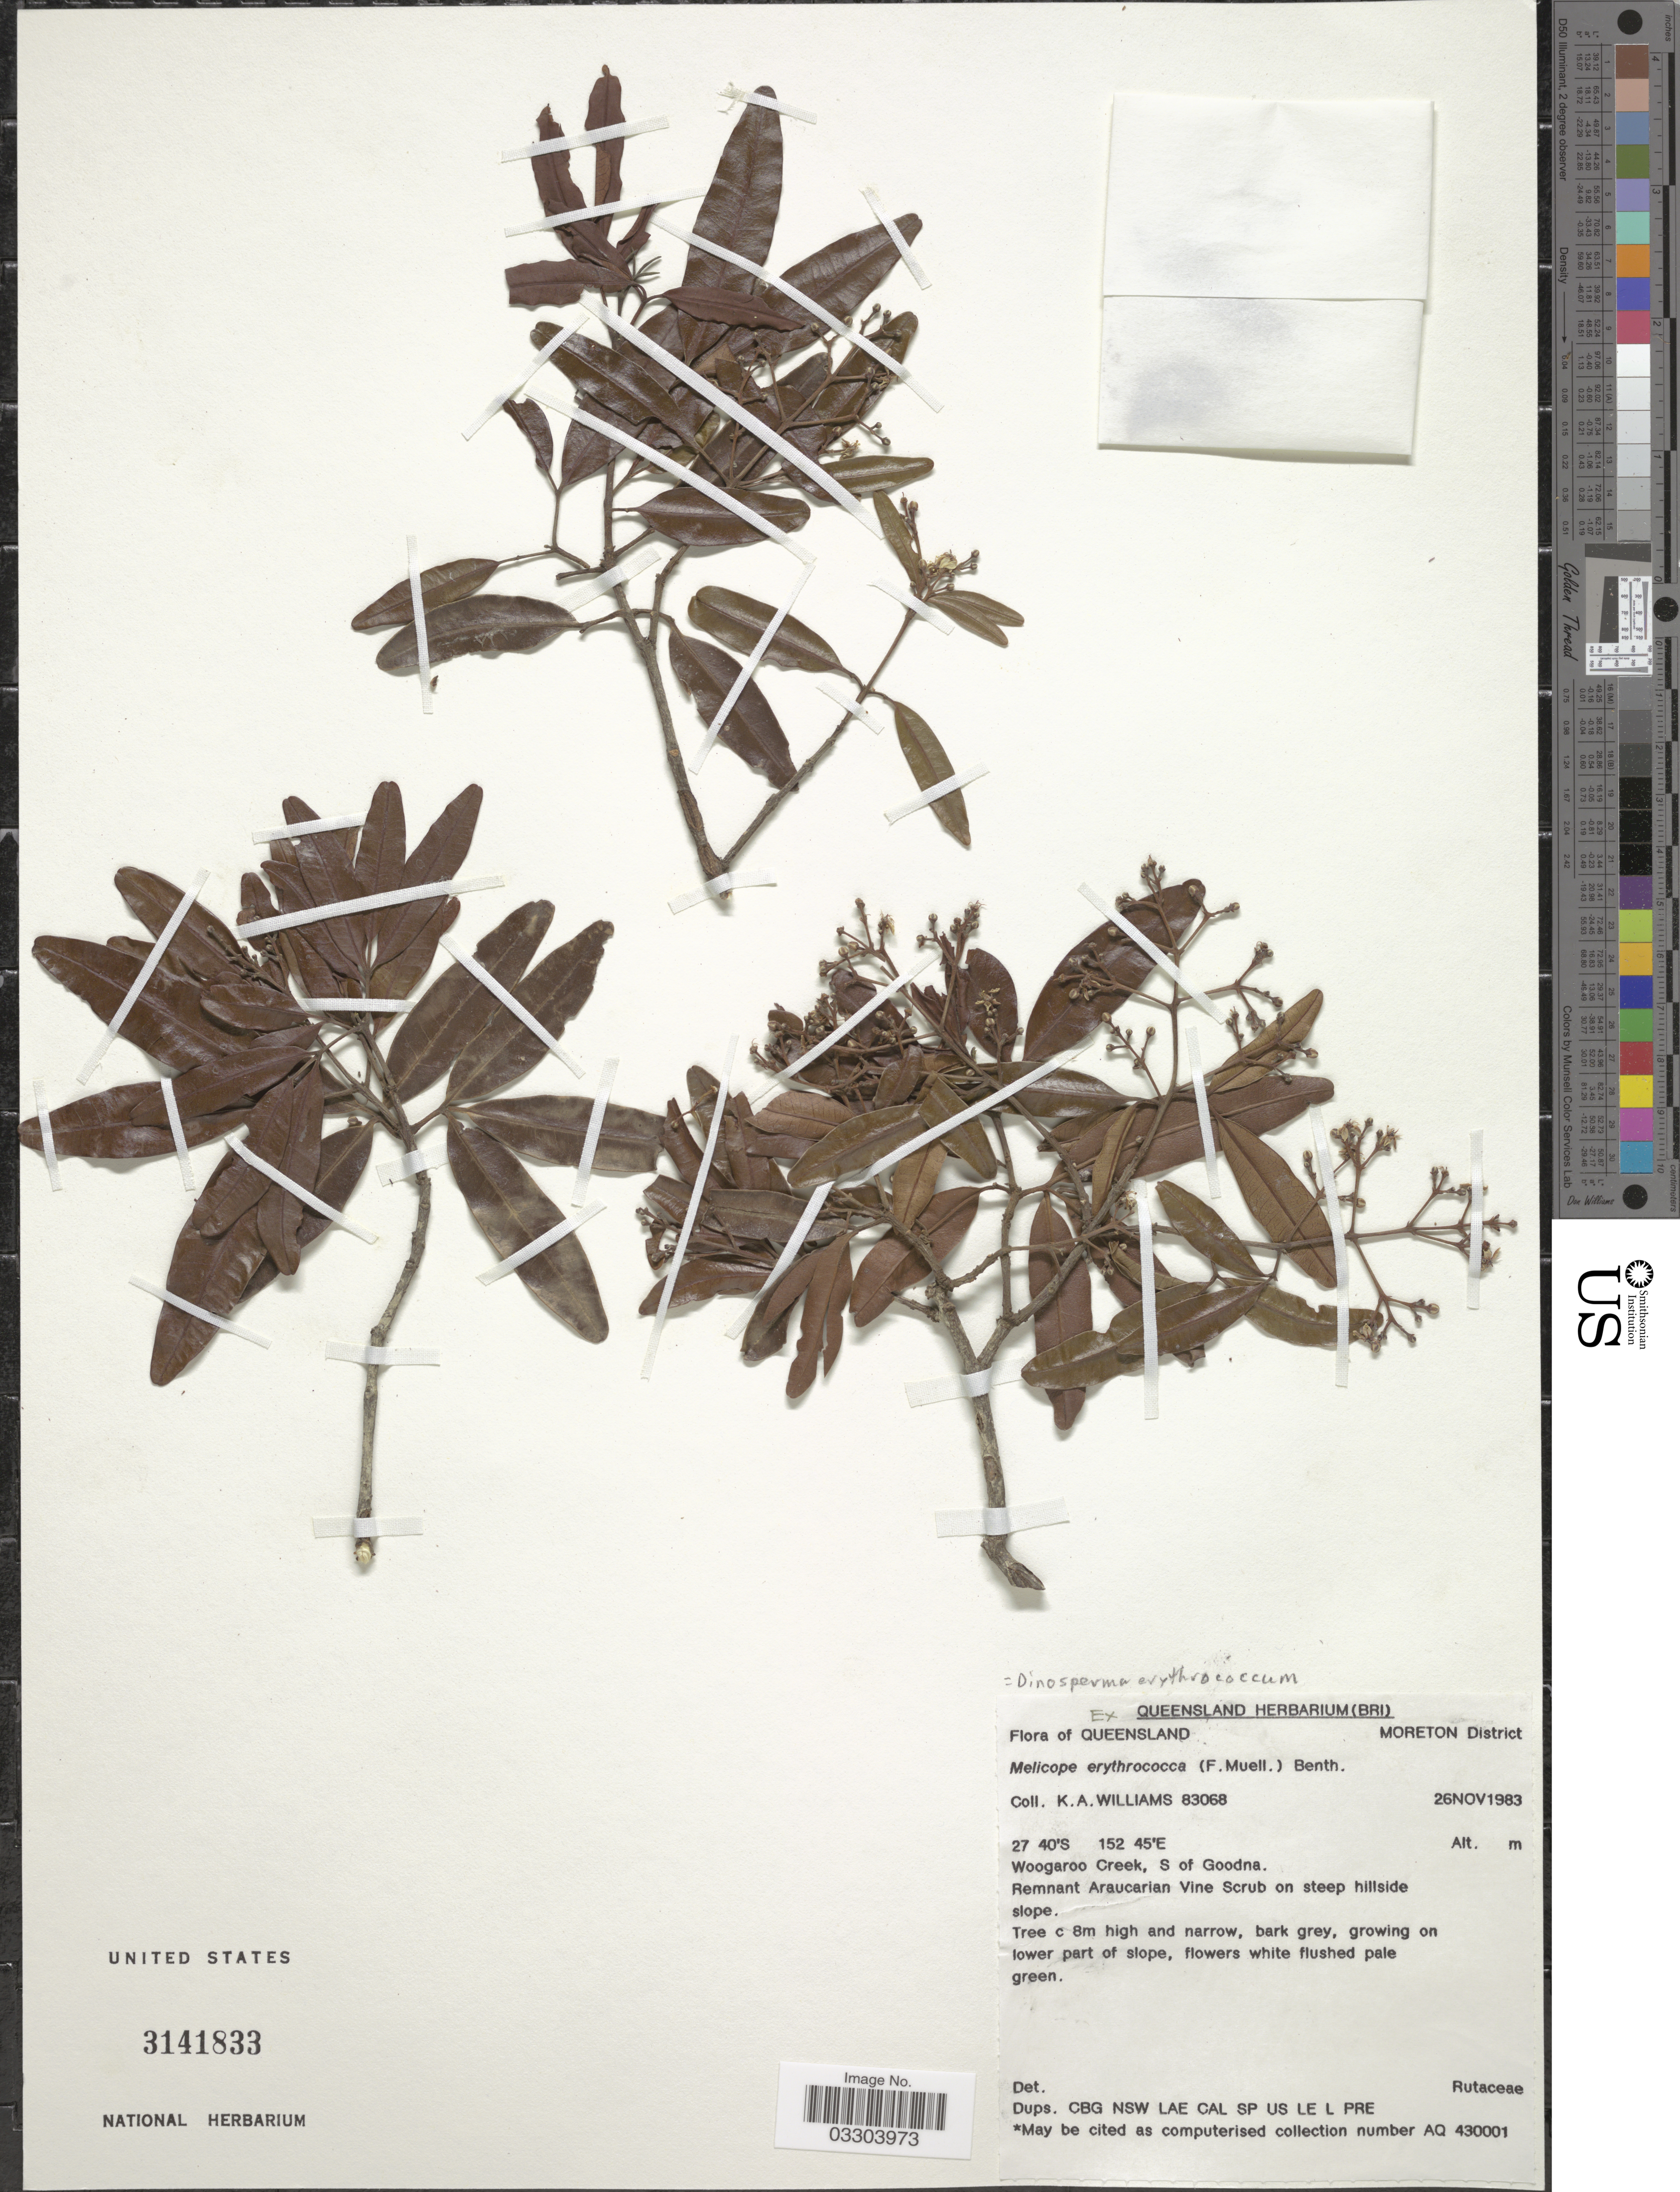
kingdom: Plantae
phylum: Tracheophyta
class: Magnoliopsida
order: Sapindales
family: Rutaceae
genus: Dinosperma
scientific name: Dinosperma erythrococca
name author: (F. Muell.) T.G. Hartley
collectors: K. Williams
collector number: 83068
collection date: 1983-11-26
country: Australia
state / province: Queensland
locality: Moreton District. Woogaroo Creek, S of Goodna.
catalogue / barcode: US 3141833